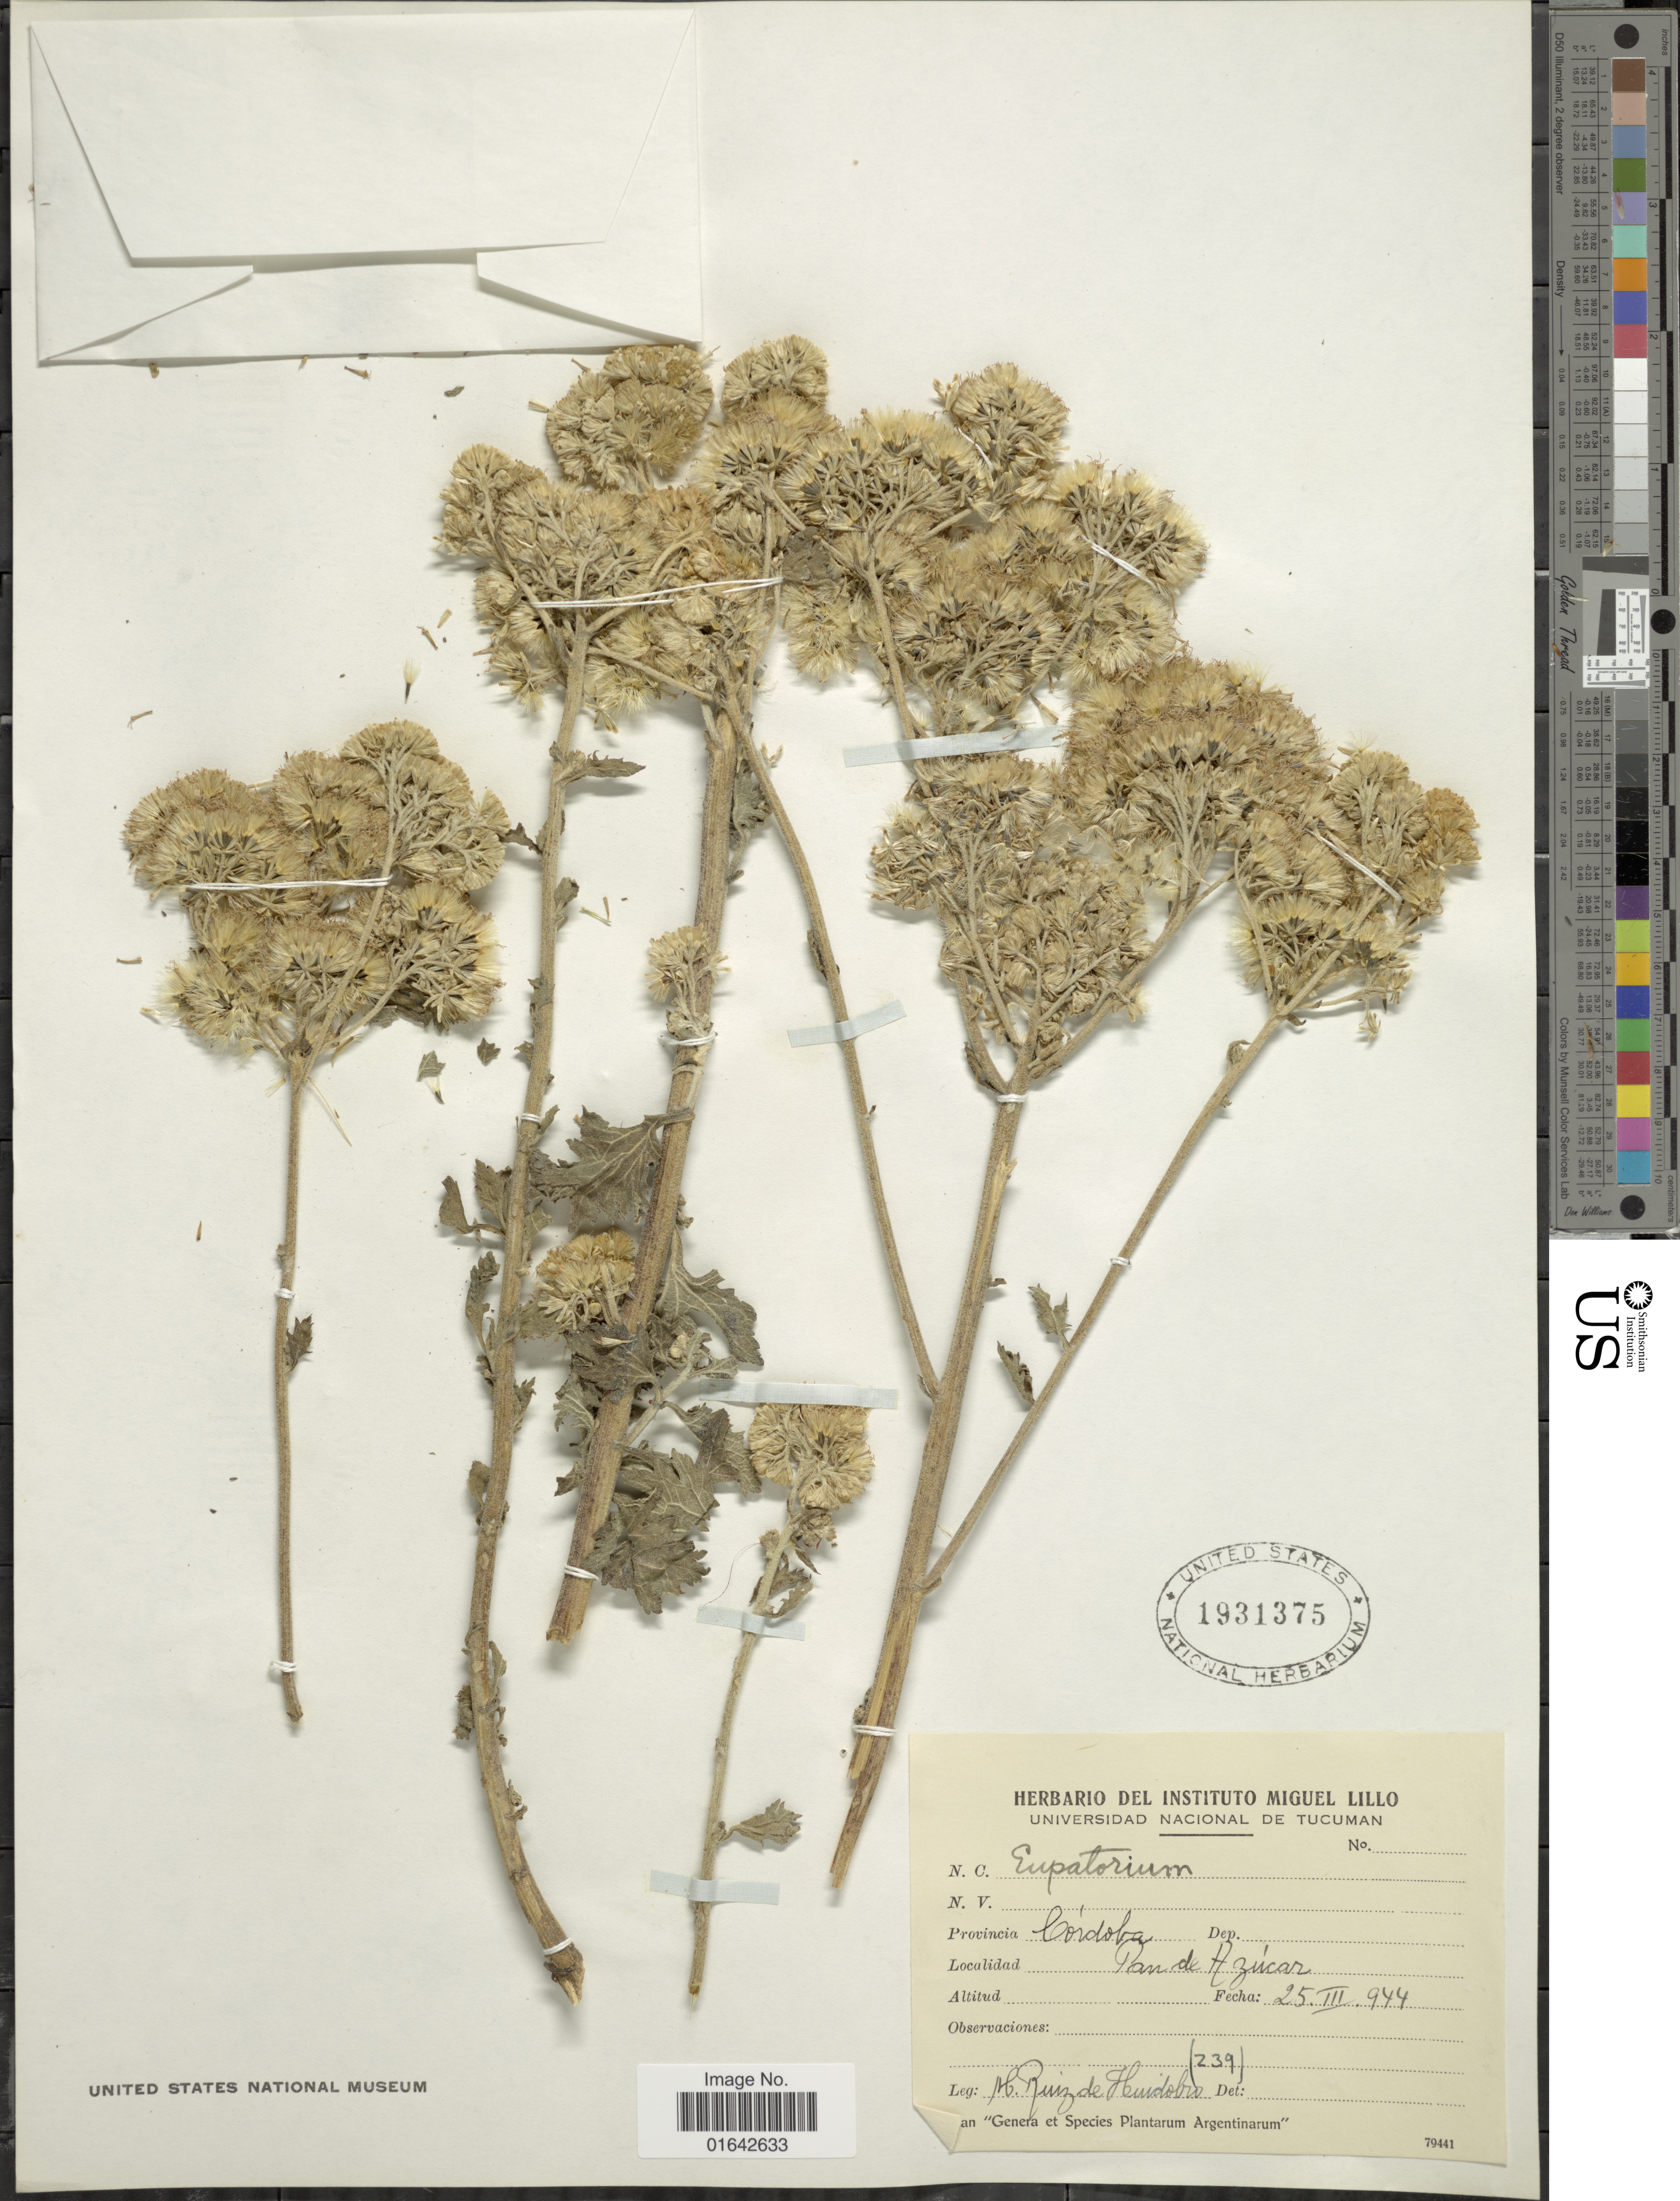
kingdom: Plantae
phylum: Tracheophyta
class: Magnoliopsida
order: Asterales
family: Asteraceae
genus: Gyptis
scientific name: Gyptis vernoniopsis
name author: (Sch. Bip. ex Baker) R.M. King & H. Rob.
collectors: J. M. Ruiz Huidobo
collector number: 239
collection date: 1944-03-25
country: Argentina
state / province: Cordoba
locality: Provincia Cordoba, Pan de Azucar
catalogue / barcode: US 1931375